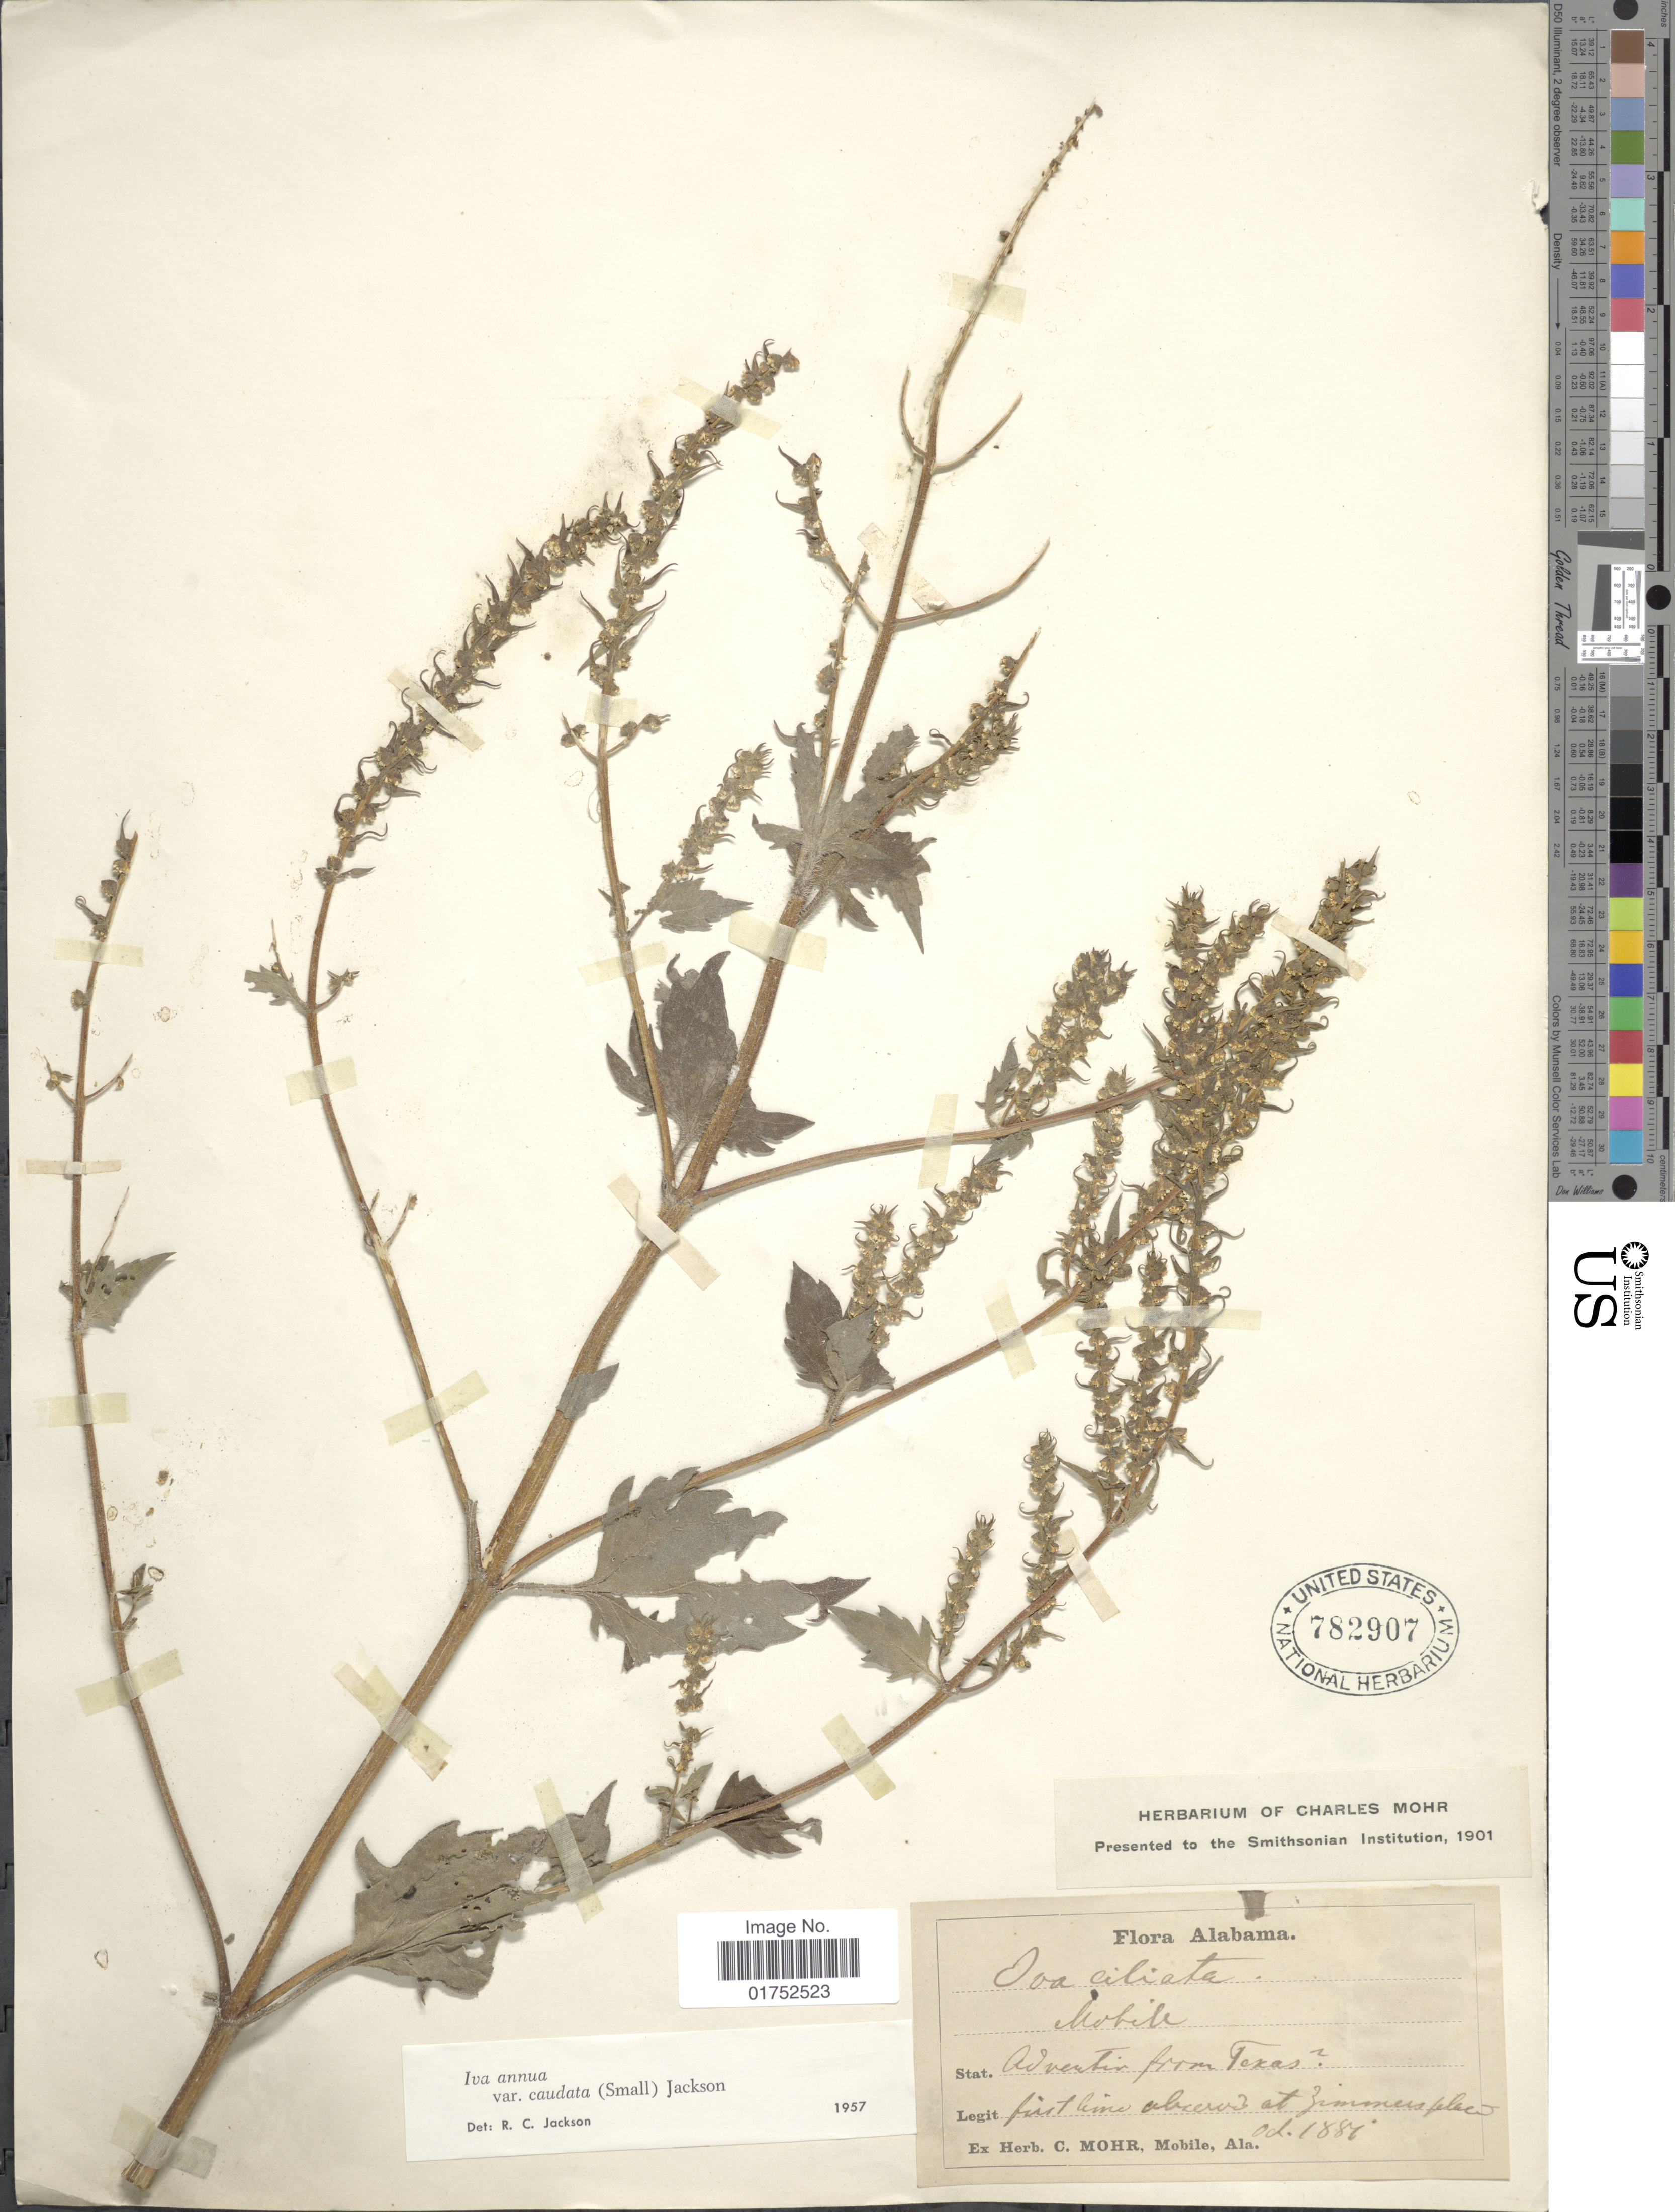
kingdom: Plantae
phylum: Tracheophyta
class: Magnoliopsida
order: Asterales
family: Asteraceae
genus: Iva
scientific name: Iva annua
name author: L.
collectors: ex herb. Charles Mohr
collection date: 1881-10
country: United States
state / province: Alabama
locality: At Zimmers place.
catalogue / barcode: US 782907